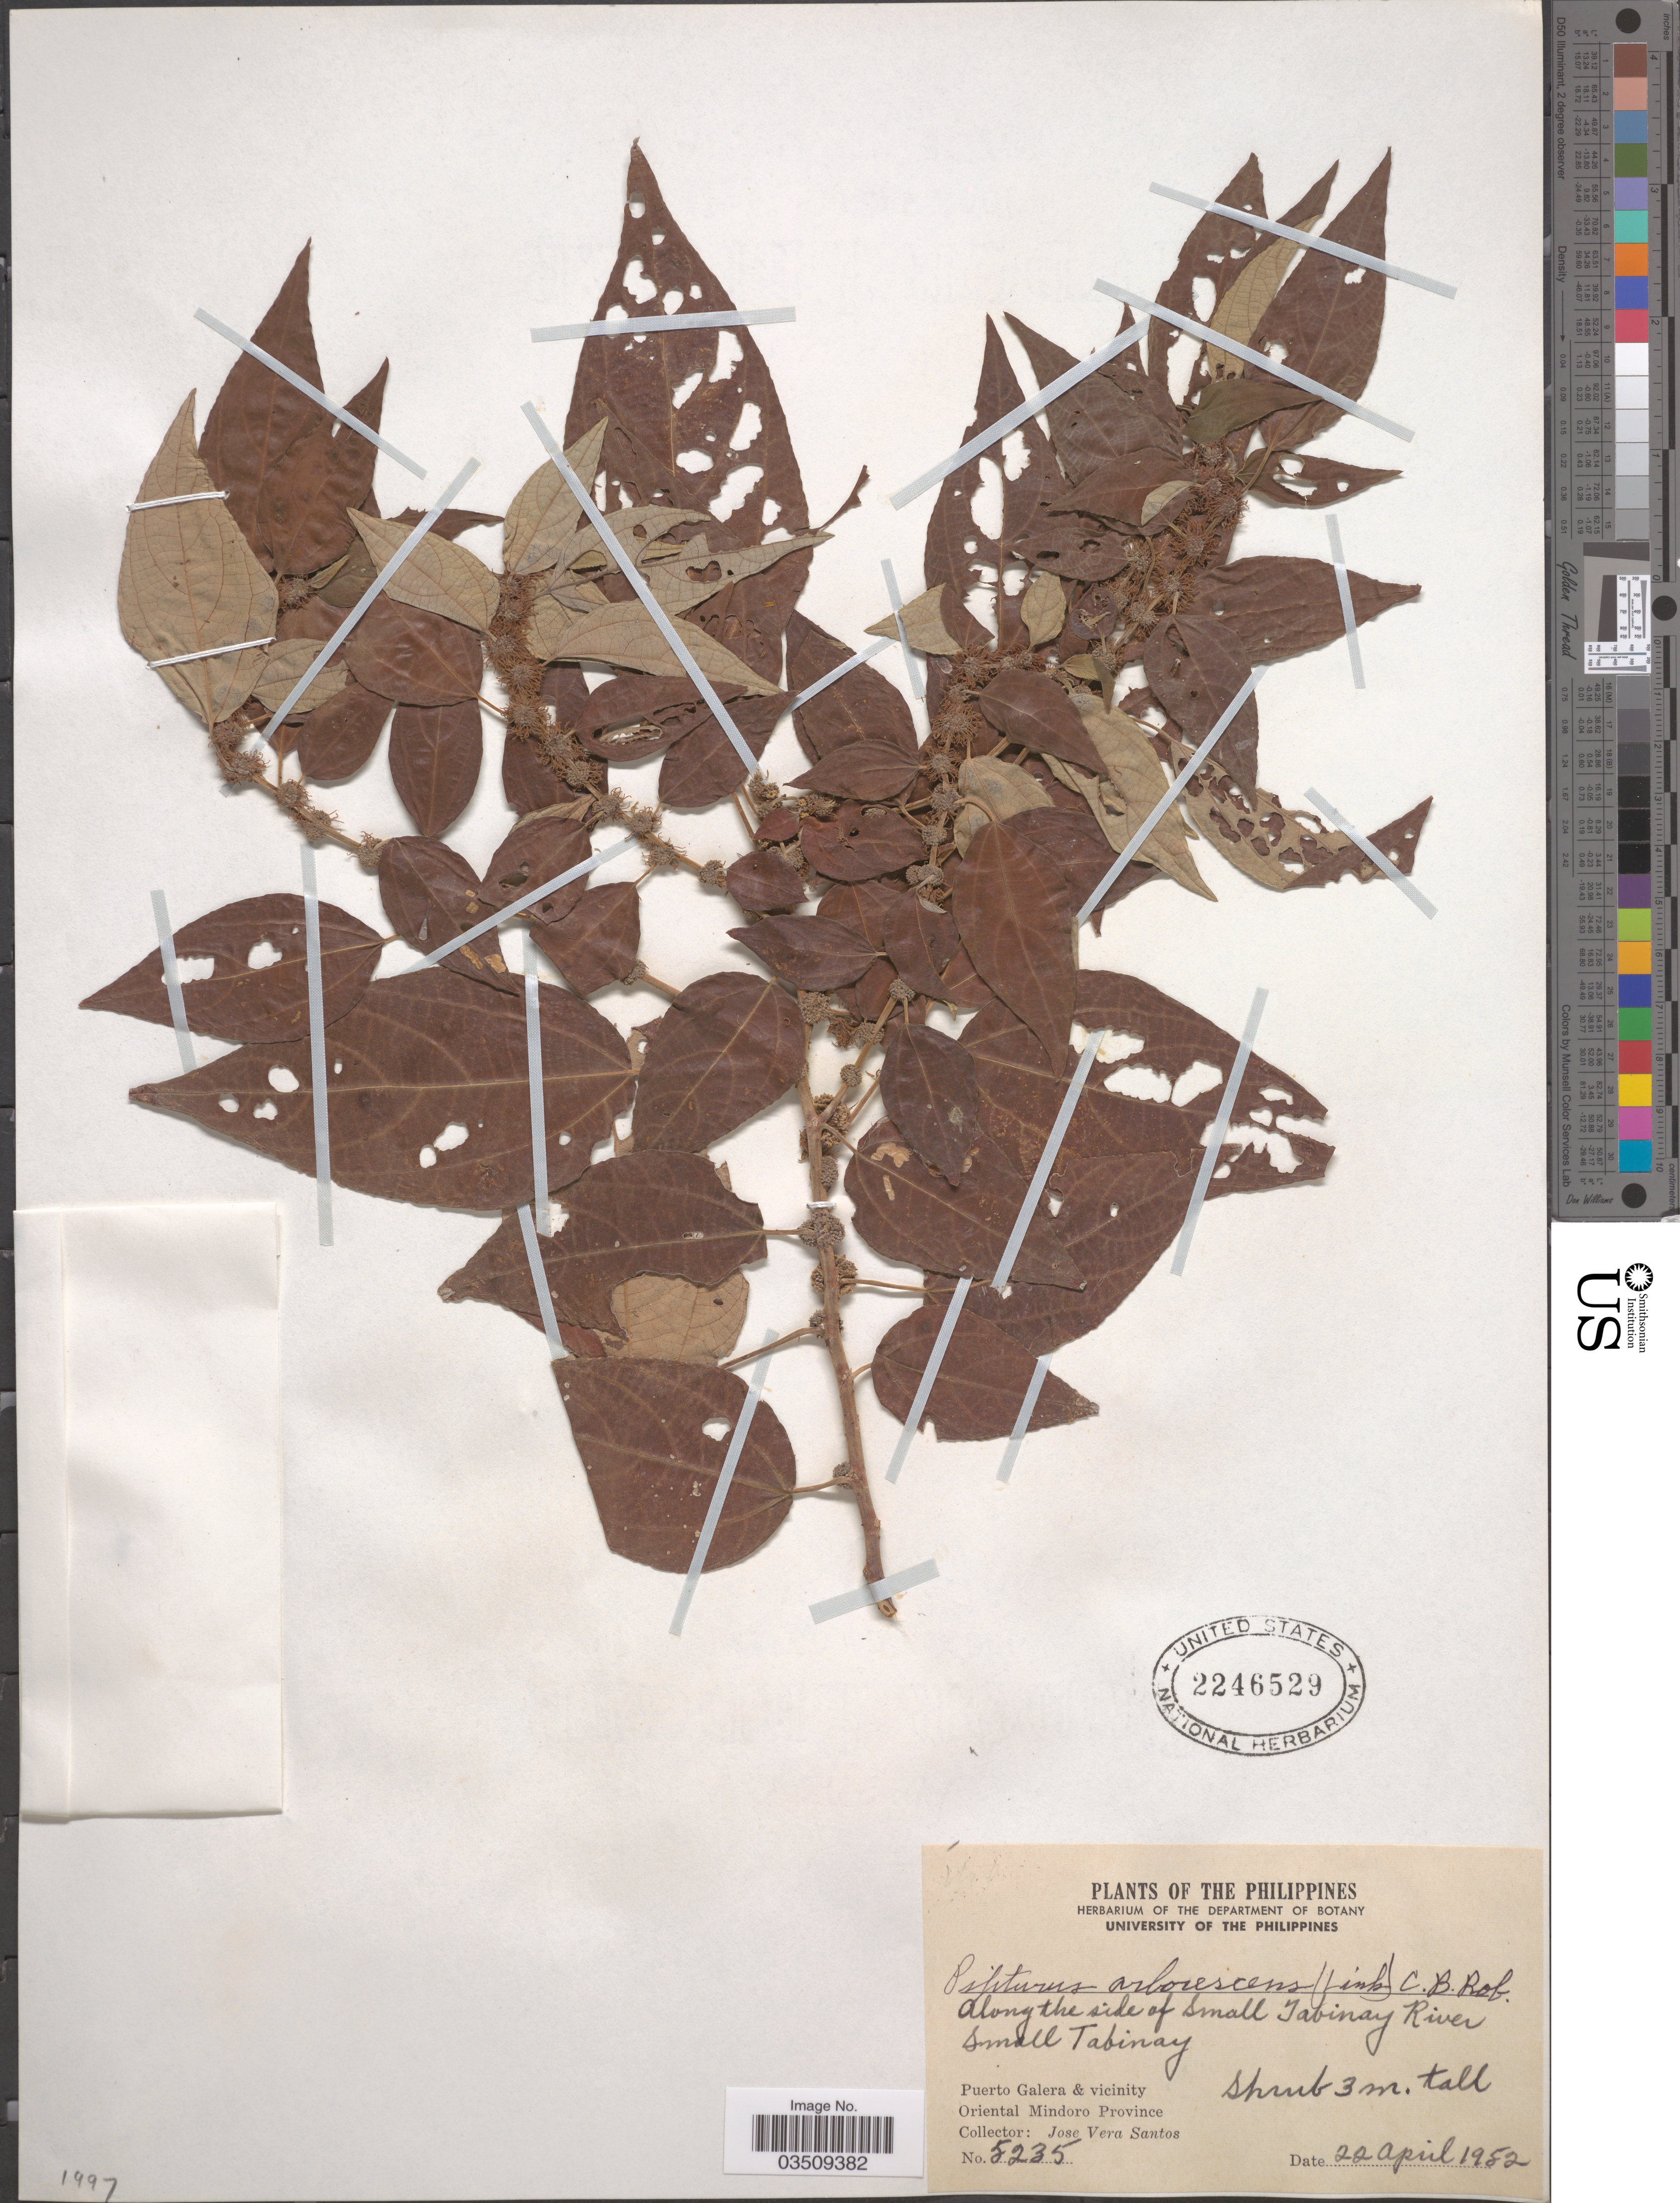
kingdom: Plantae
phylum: Tracheophyta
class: Magnoliopsida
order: Rosales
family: Urticaceae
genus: Pipturus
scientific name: Pipturus arborescens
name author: (Link) C.B. Rob.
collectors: J. Santos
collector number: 5235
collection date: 1952-04-22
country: Philippines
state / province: Mimaropa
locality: Along the side of Small Tabinay River. Small Tabinay. Puerto Galera & vicinity. Oriental Mindoro Province.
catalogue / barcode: US 2246529